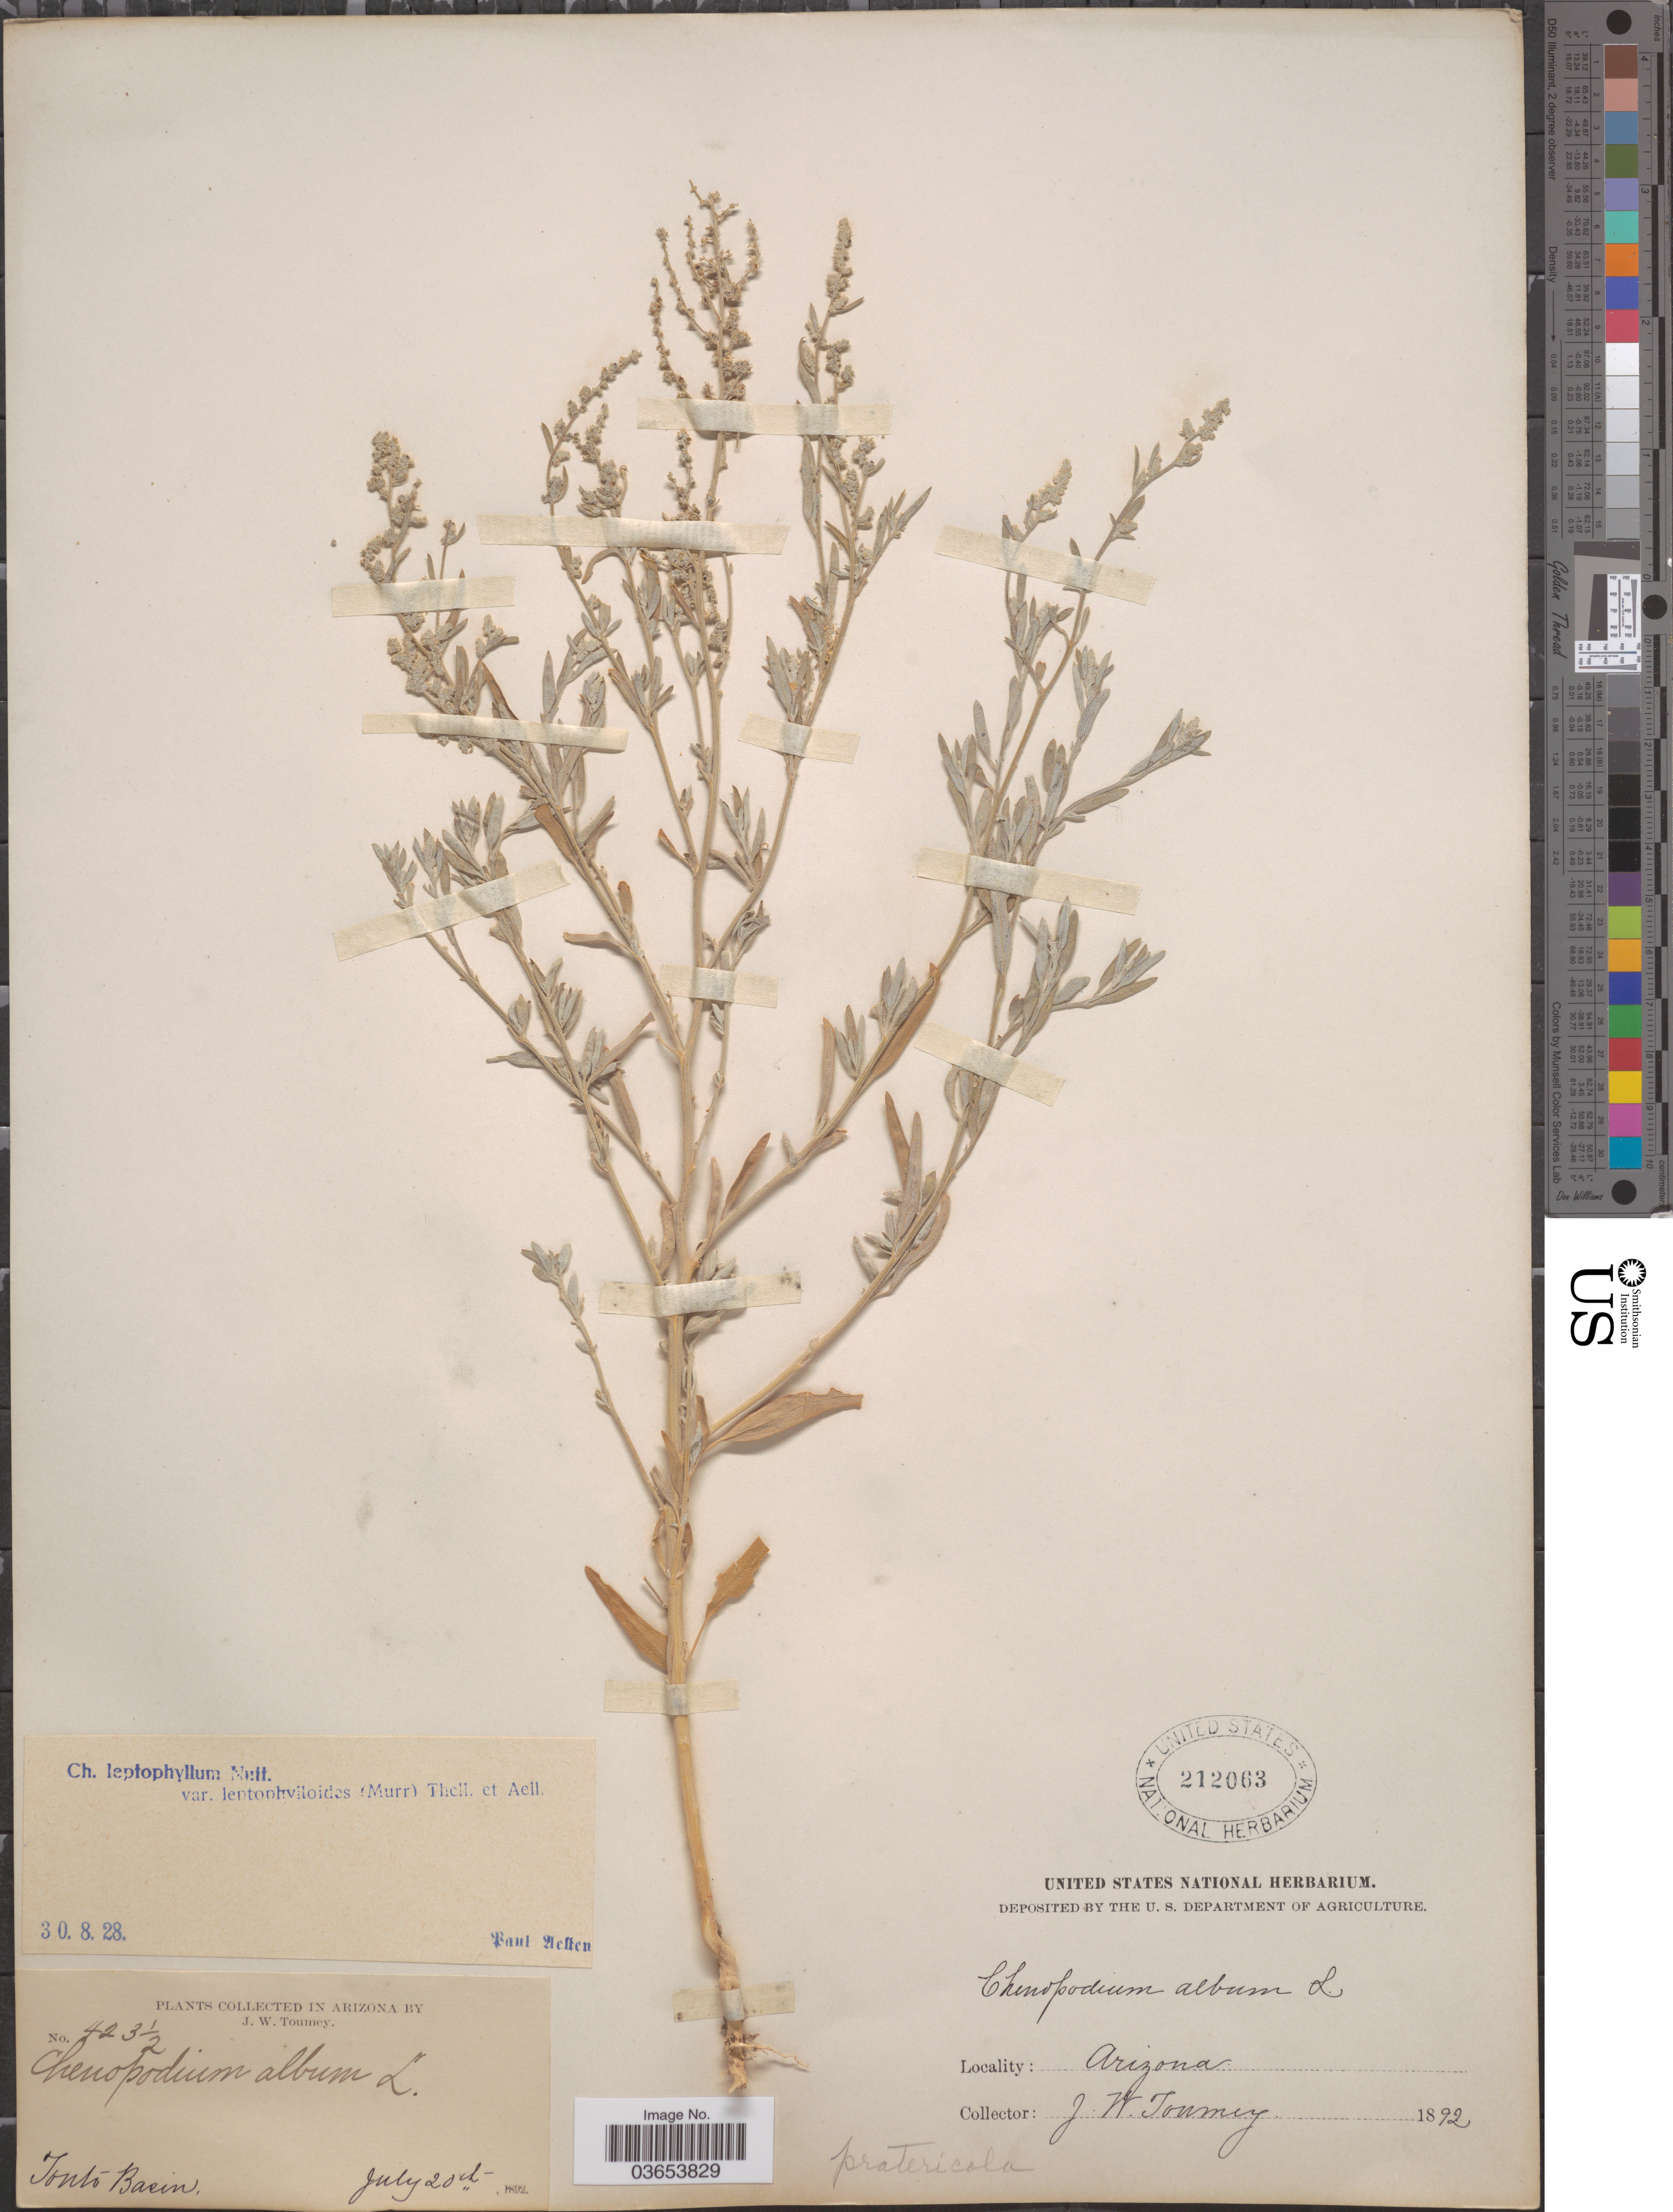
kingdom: Plantae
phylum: Tracheophyta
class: Magnoliopsida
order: Caryophyllales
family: Amaranthaceae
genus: Chenopodium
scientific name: Chenopodium pratericola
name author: Rydb.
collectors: J. W. Toumey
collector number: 423½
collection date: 1892-07-20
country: United States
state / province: Arizona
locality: Tonto Basin.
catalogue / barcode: US 212063